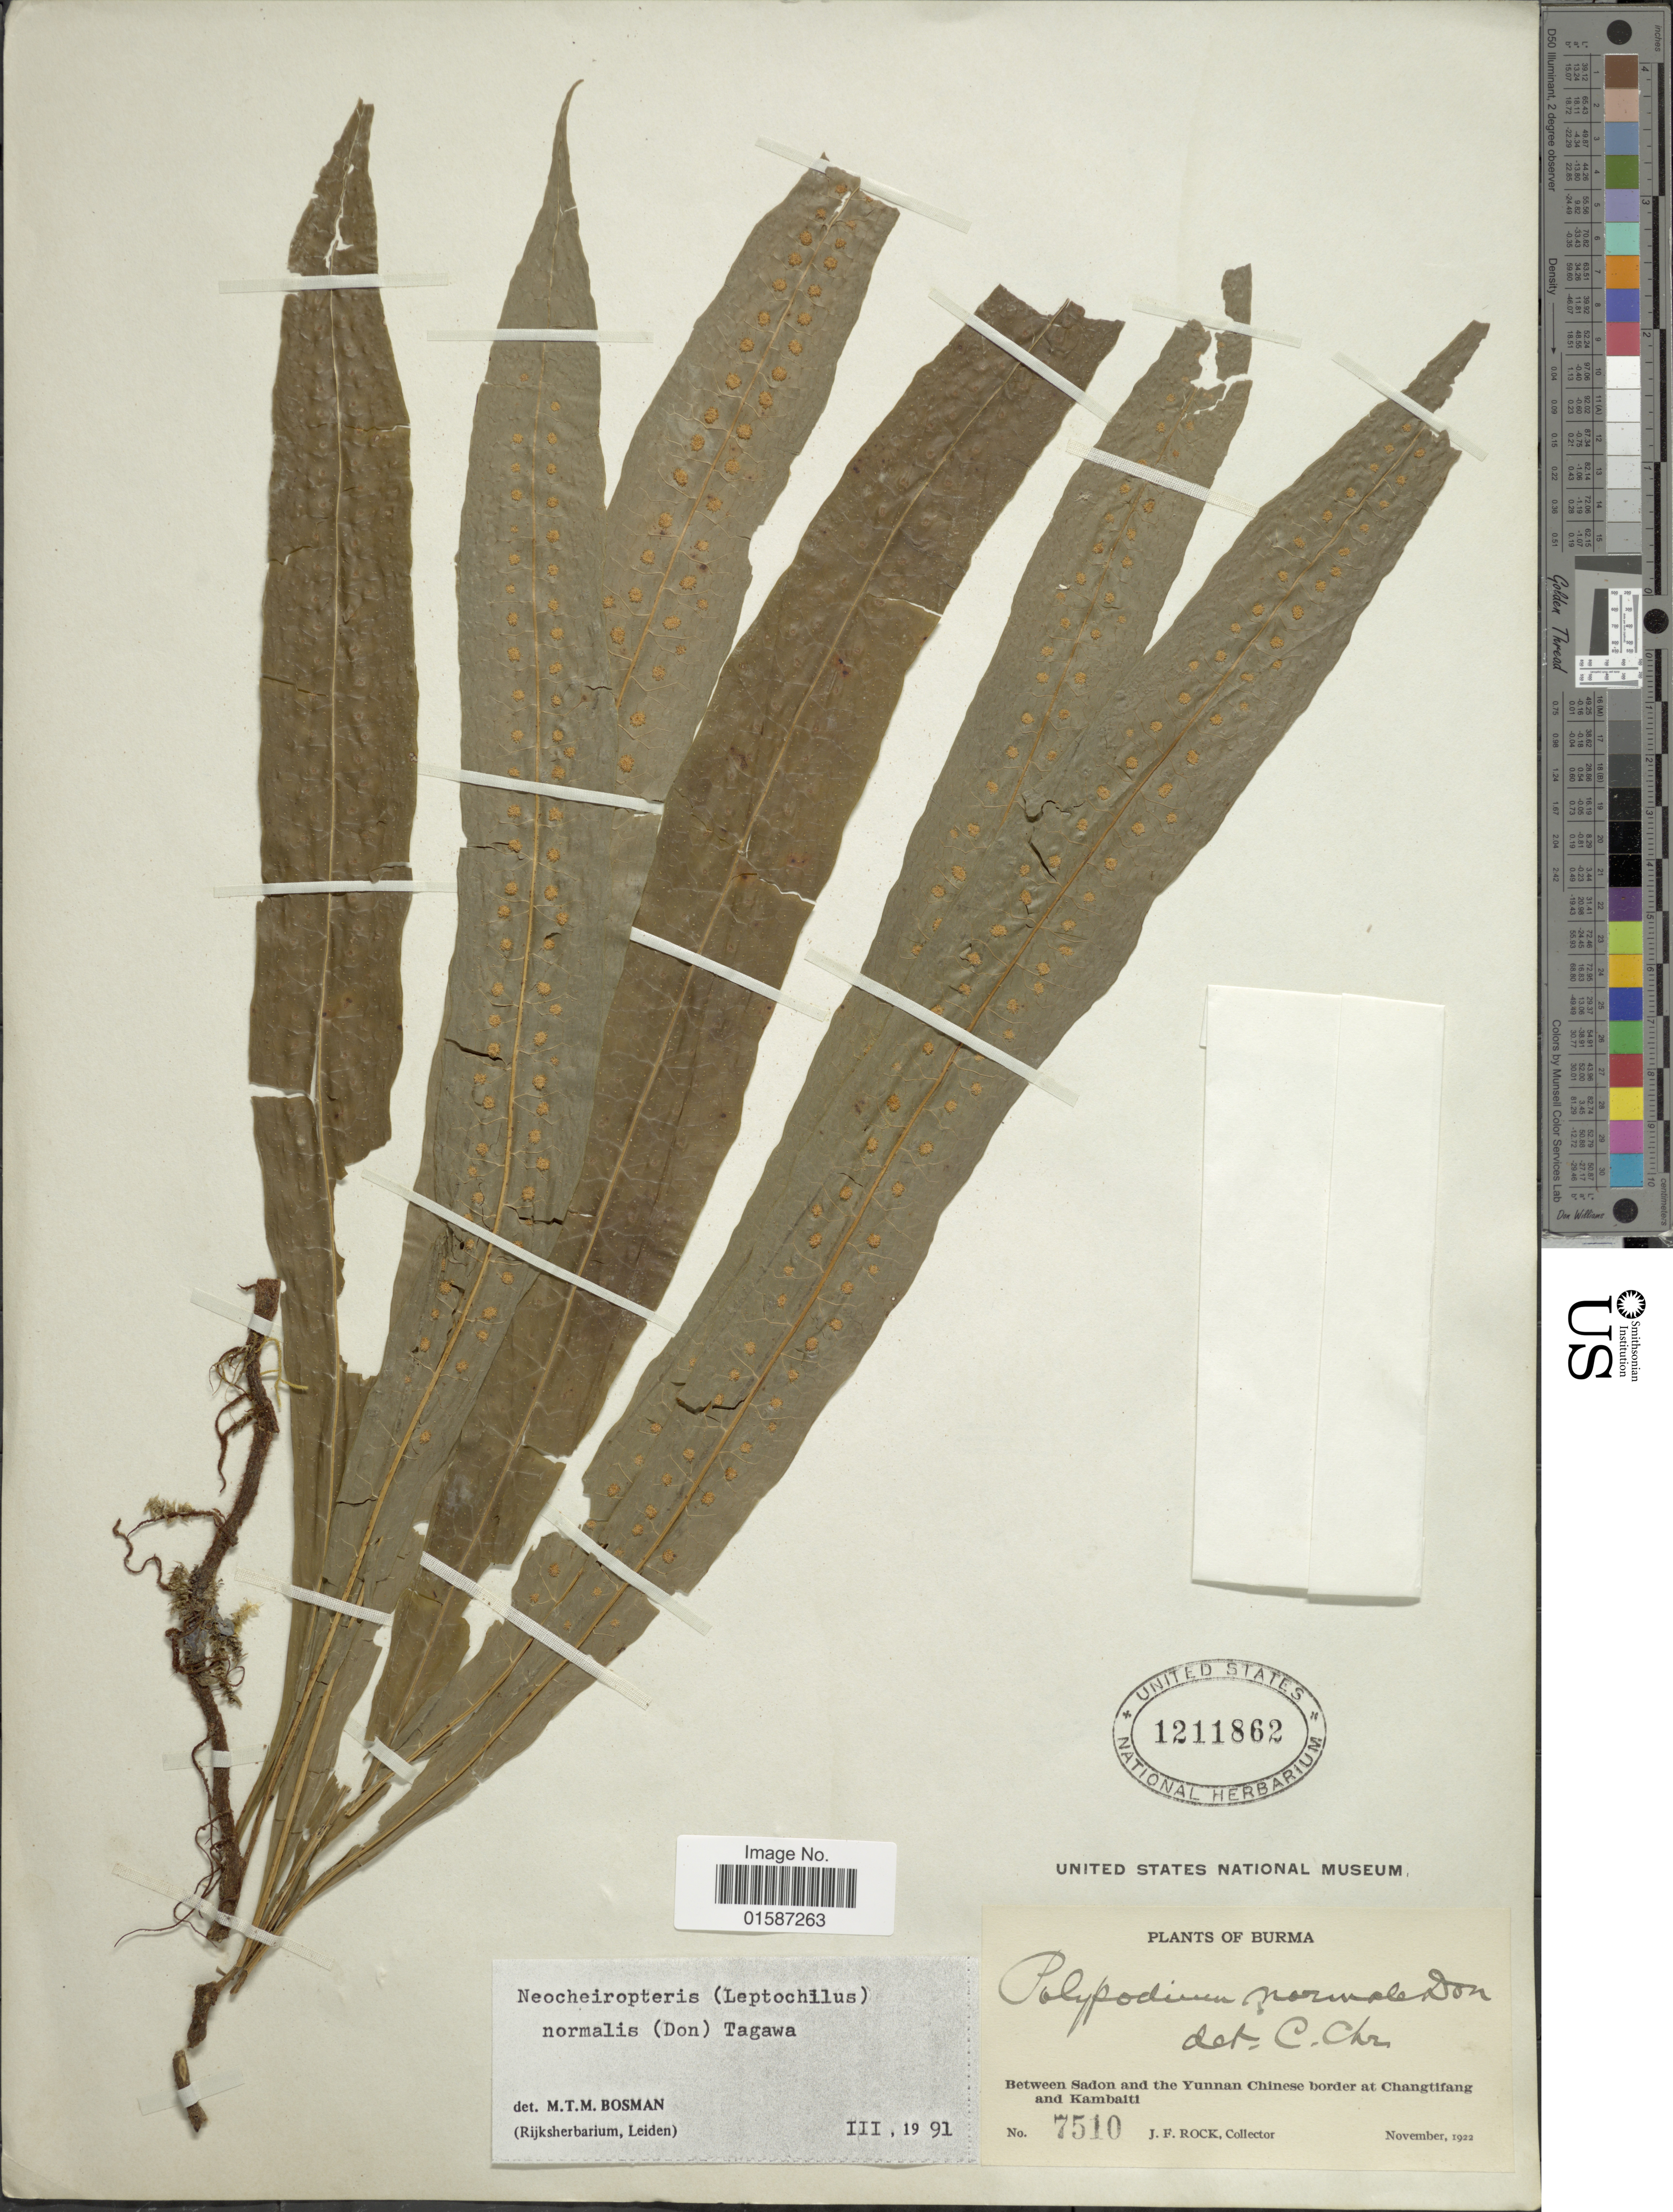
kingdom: Plantae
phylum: Tracheophyta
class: Polypodiopsida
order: Polypodiales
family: Polypodiaceae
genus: Tricholepidium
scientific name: Tricholepidium normale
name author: (D. Don) Ching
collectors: J. Rock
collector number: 7510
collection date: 1922-11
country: Myanmar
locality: Burma, between Sadon and the Yunnan chinese border at Changtifang and Kambaiti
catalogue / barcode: US 1211862